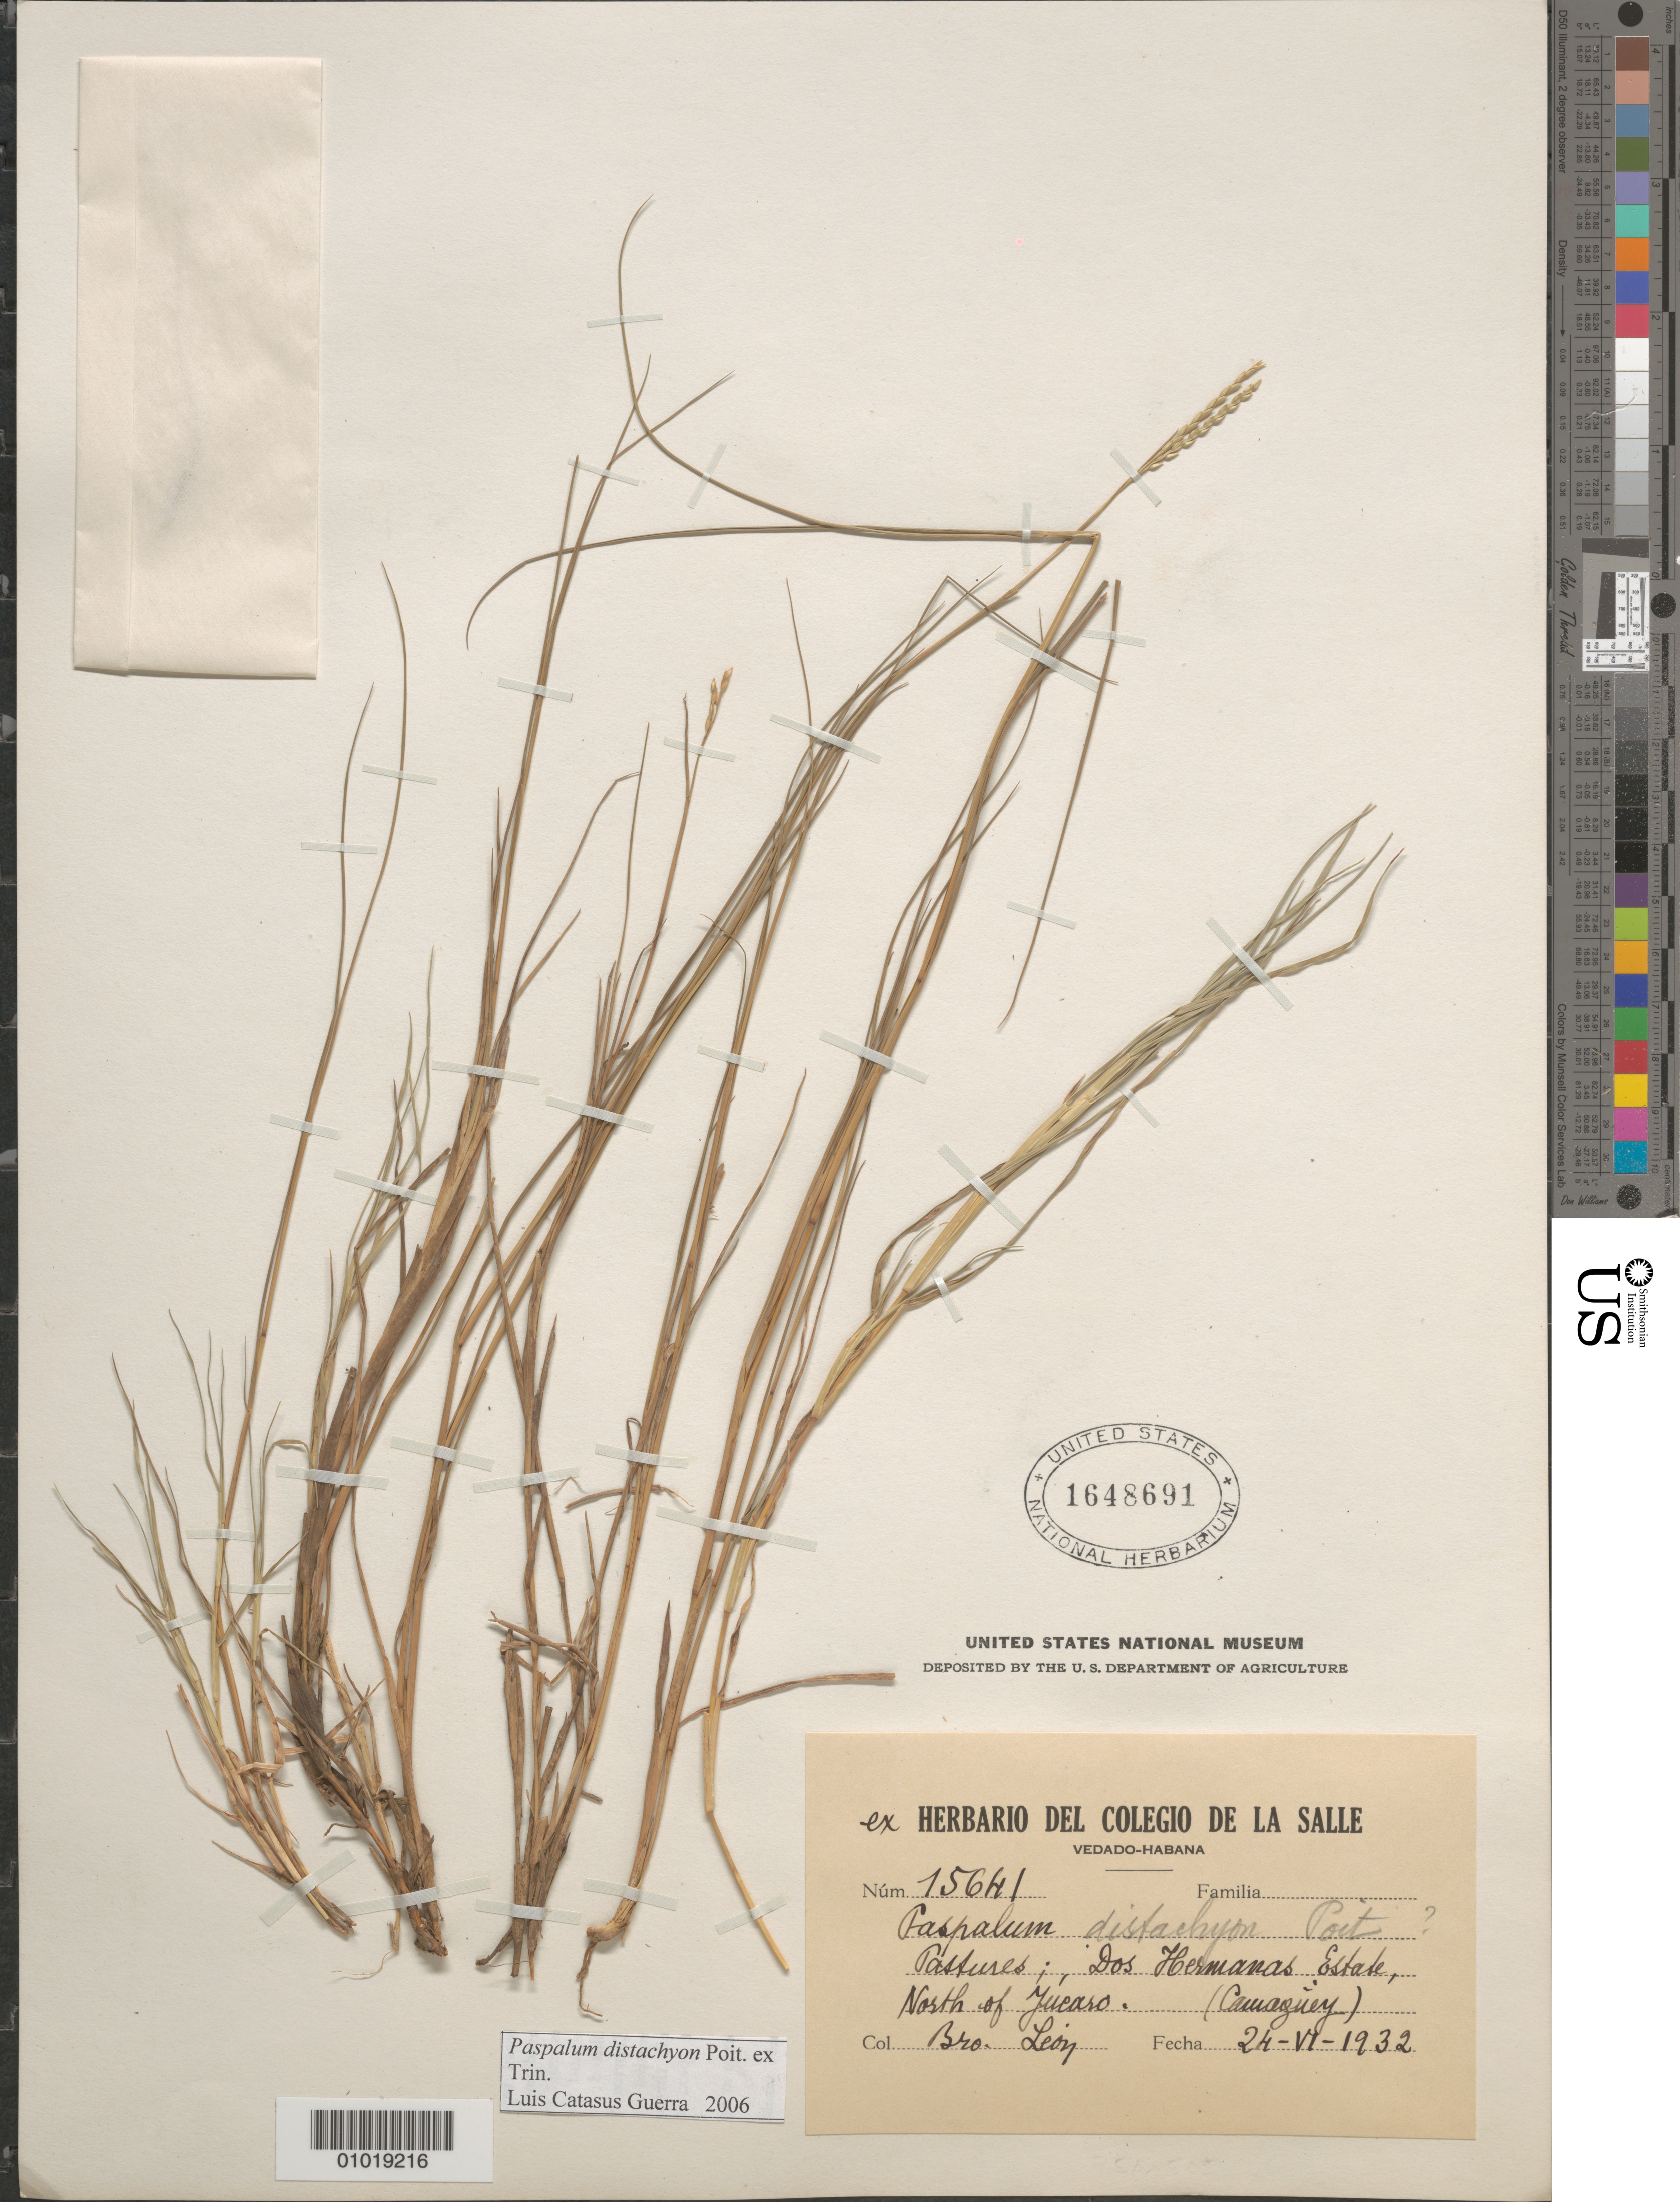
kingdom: Plantae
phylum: Tracheophyta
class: Liliopsida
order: Poales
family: Poaceae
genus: Paspalum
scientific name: Paspalum distachyon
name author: Poiteau ex Trin.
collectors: Bro. León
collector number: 15641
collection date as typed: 24 Jun 1932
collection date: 1932-06-24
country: Cuba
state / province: Camagüey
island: Cuba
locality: Dos Hermanos estate, N of Juearo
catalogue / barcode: US 1648691